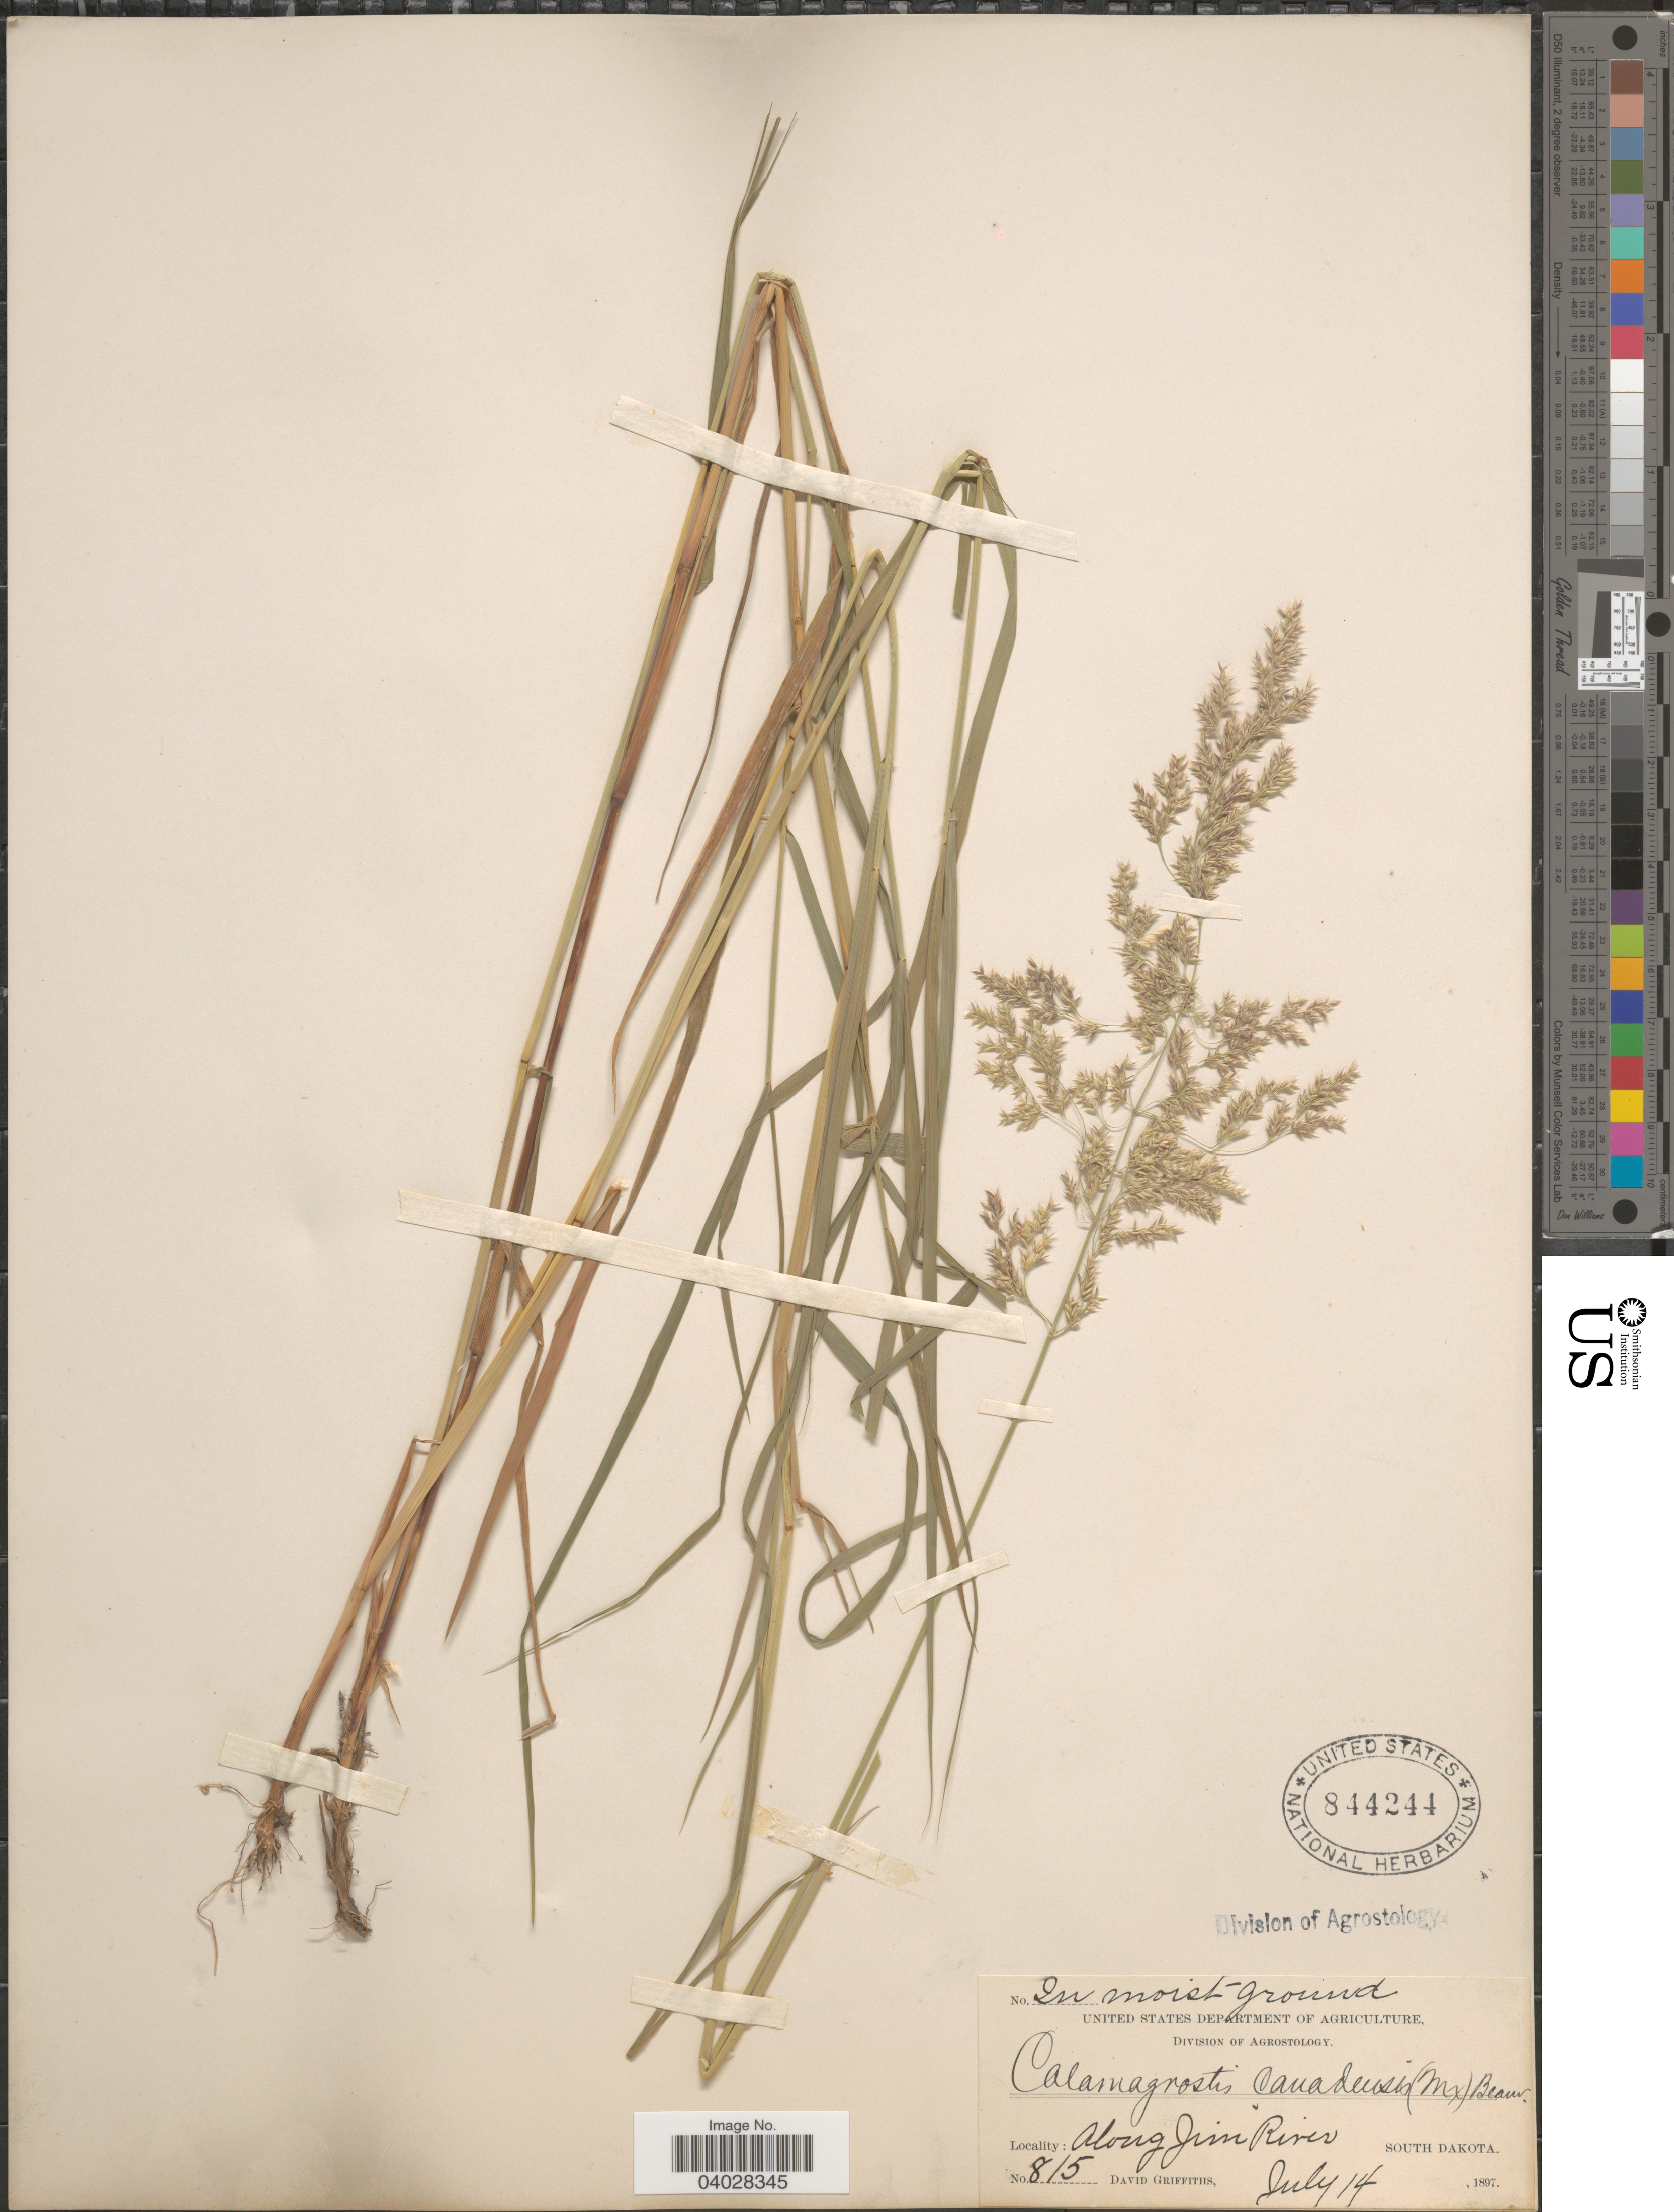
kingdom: Plantae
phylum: Tracheophyta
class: Liliopsida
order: Poales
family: Poaceae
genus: Calamagrostis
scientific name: Calamagrostis canadensis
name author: (Michx.) P. Beauv.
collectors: D. Griffiths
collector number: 815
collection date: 1897-07-14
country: United States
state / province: South Dakota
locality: Along Jim River.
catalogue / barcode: US 844244